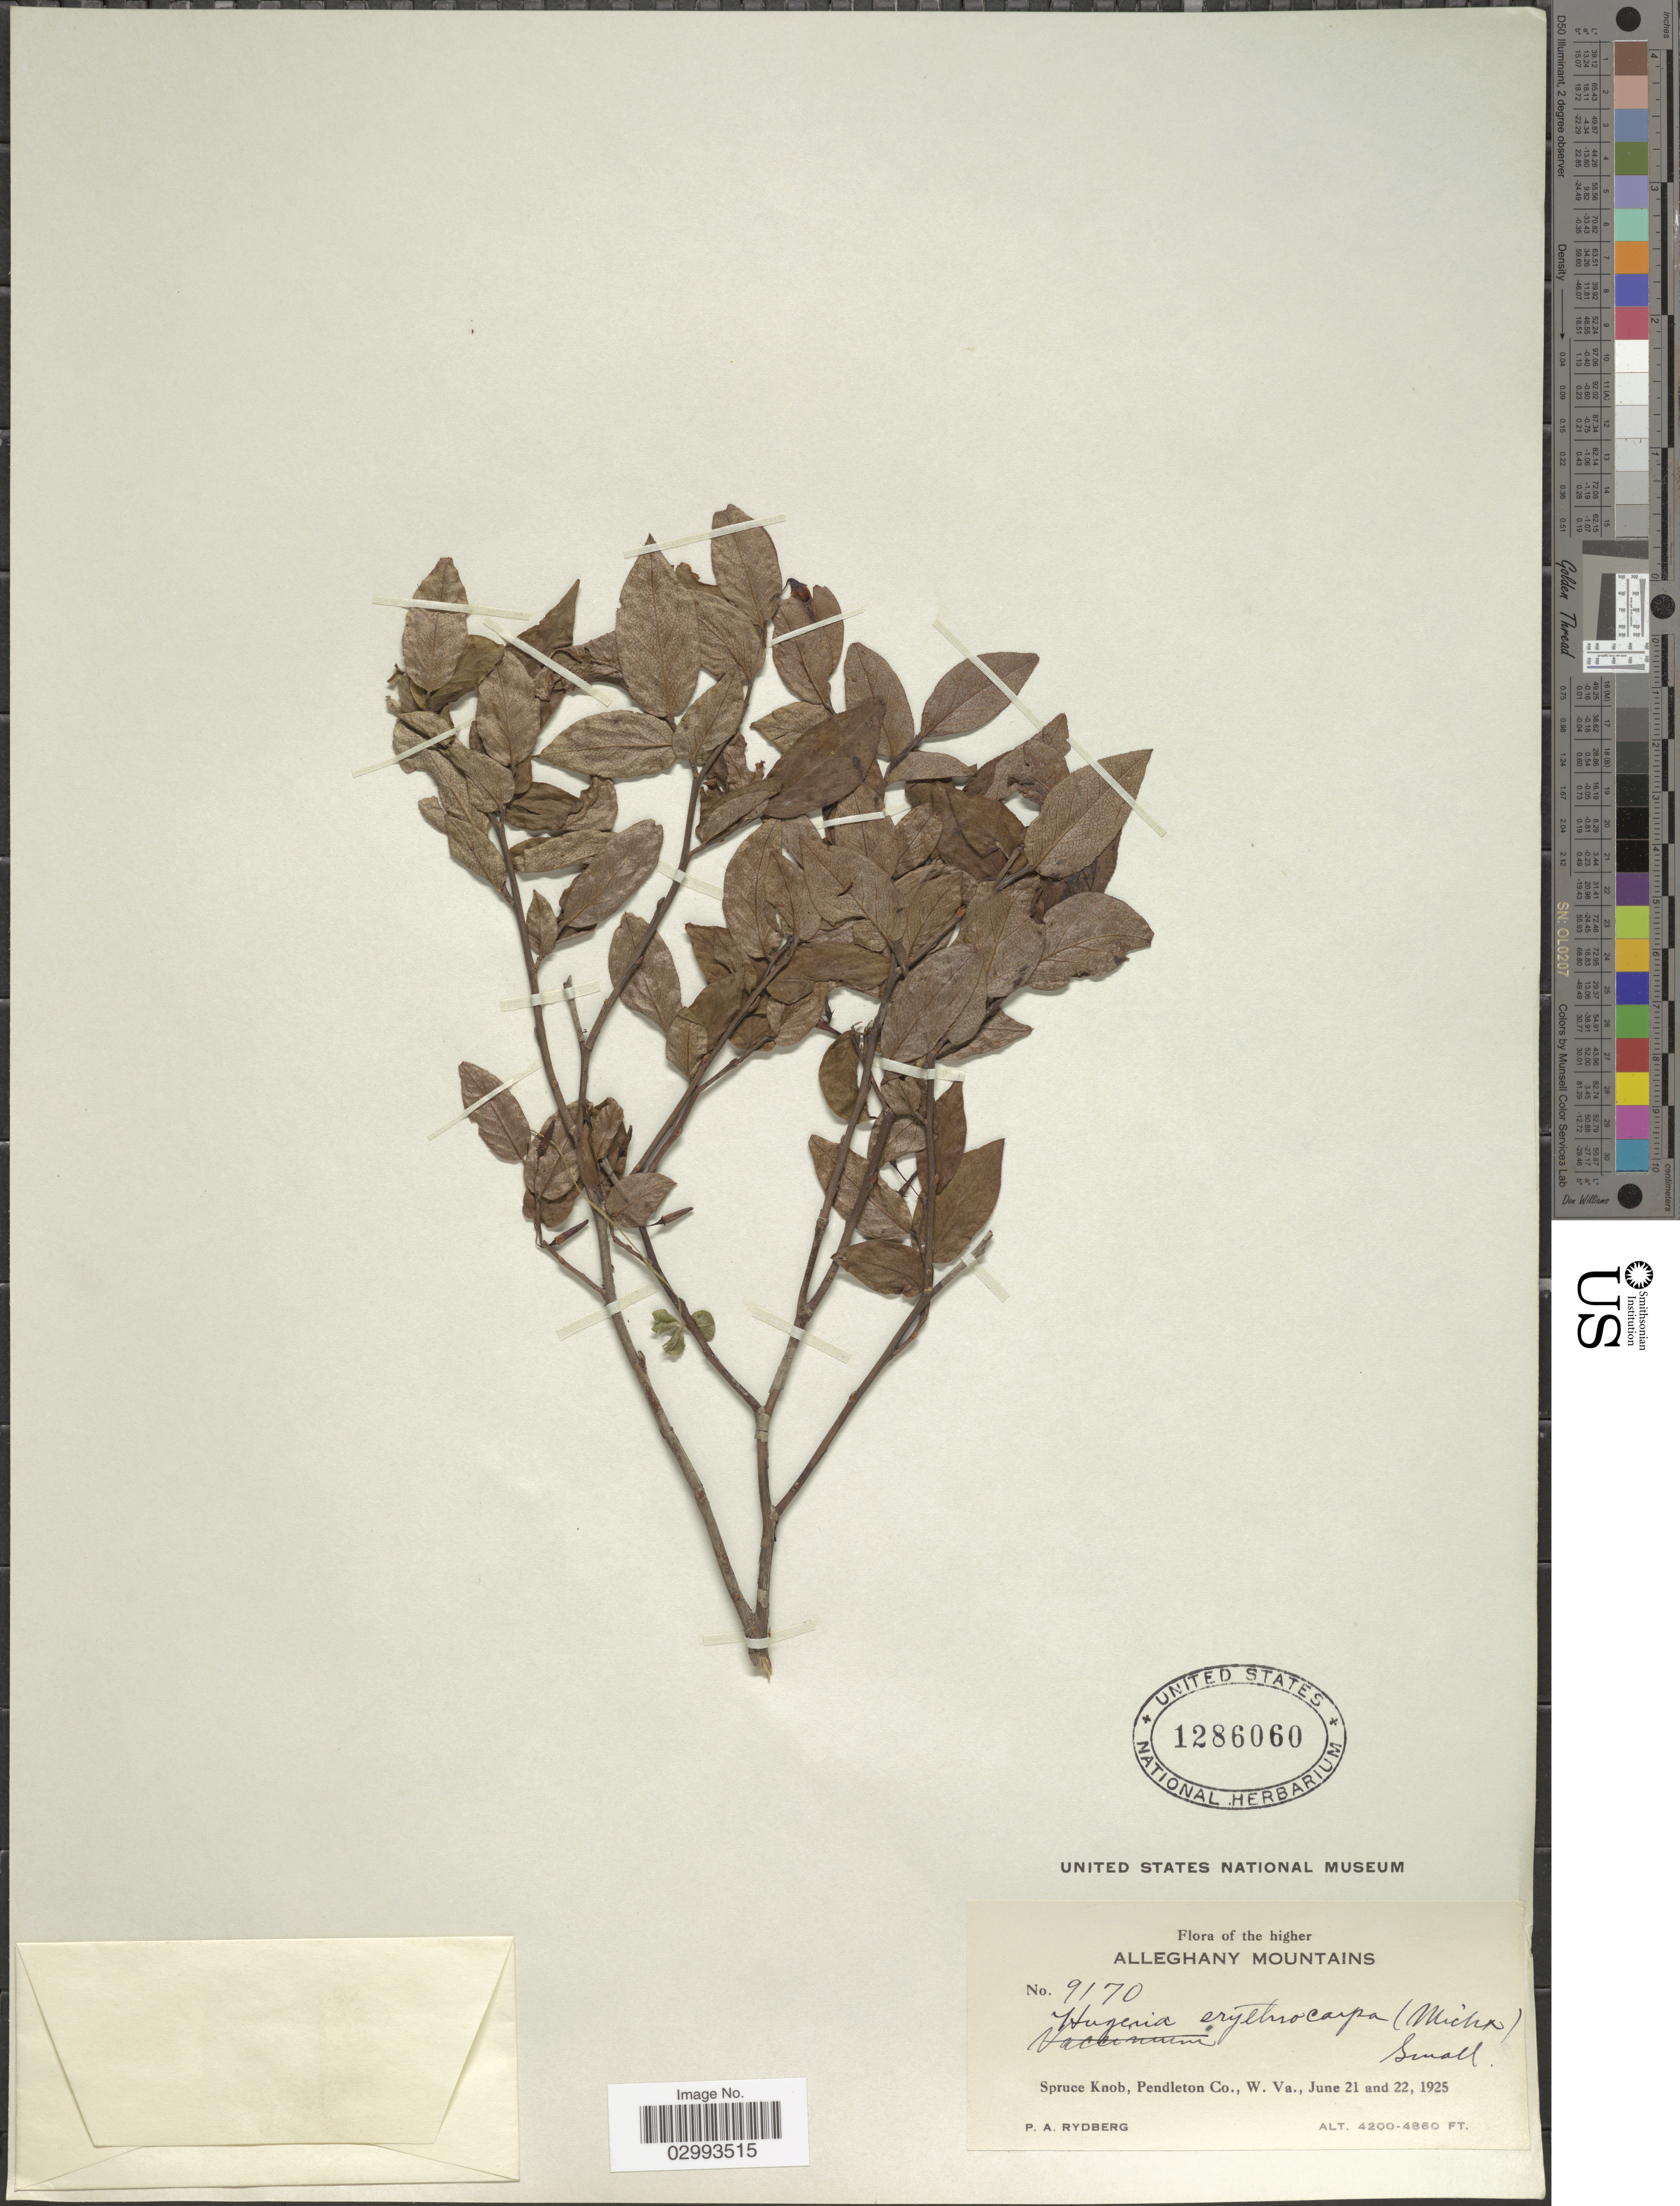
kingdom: Plantae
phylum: Tracheophyta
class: Magnoliopsida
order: Ericales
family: Ericaceae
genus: Hugeria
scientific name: Hugeria erythrocarpa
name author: (Michx.) Small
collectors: P. A. Rydberg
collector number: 9170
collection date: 1925-06-21/1925-06-22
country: United States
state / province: West Virginia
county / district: Pendleton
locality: The higher Alleghany Mountains. Spruce Knob, Pendleton Co.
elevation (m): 1280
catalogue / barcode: US 1286060